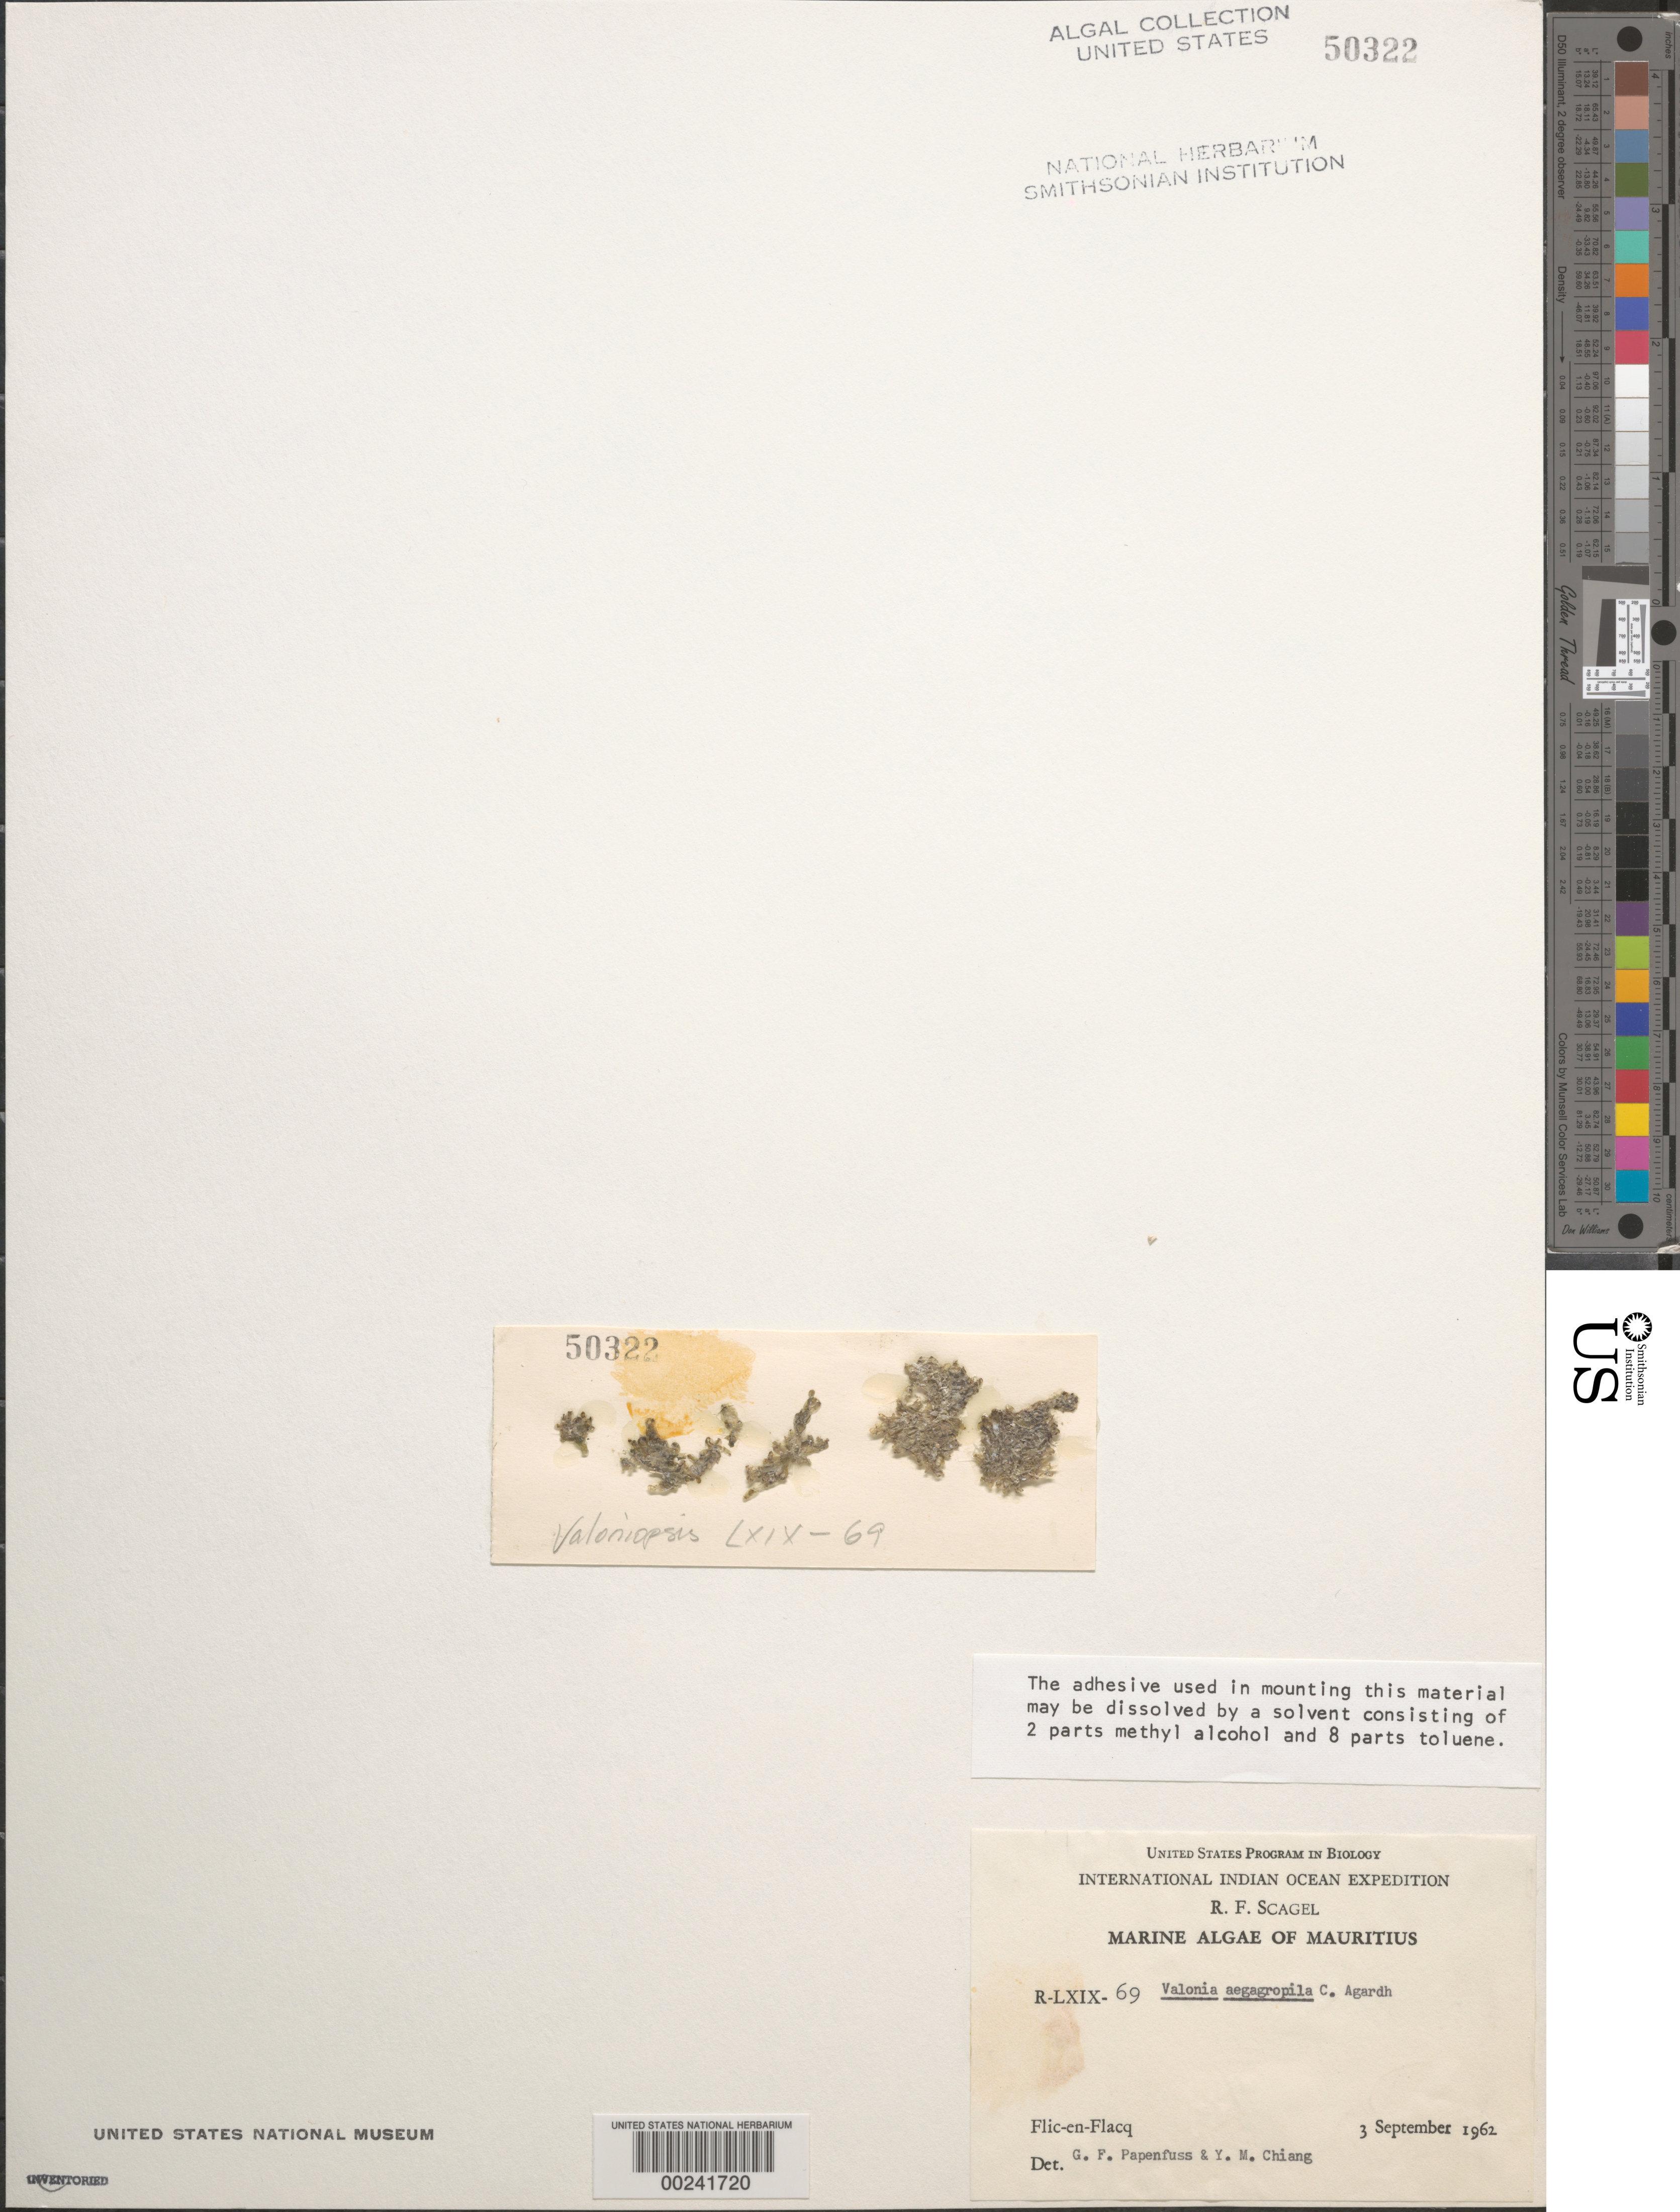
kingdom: Plantae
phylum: Chlorophyta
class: Ulvophyceae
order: Siphonocladales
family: Valoniaceae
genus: Valonia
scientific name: Valonia aegagropila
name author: C. Agardh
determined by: Papenfuss, G. F.; Chiang, Y. M.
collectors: R. F. Scagel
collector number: R-LXIX-69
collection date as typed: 03 Sep 1962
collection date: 1962-09-03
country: Mauritius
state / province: Black River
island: Mauritius Island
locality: Flic-en-Flacq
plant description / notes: International Indian Ocean Expedition, 1962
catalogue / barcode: US 50322